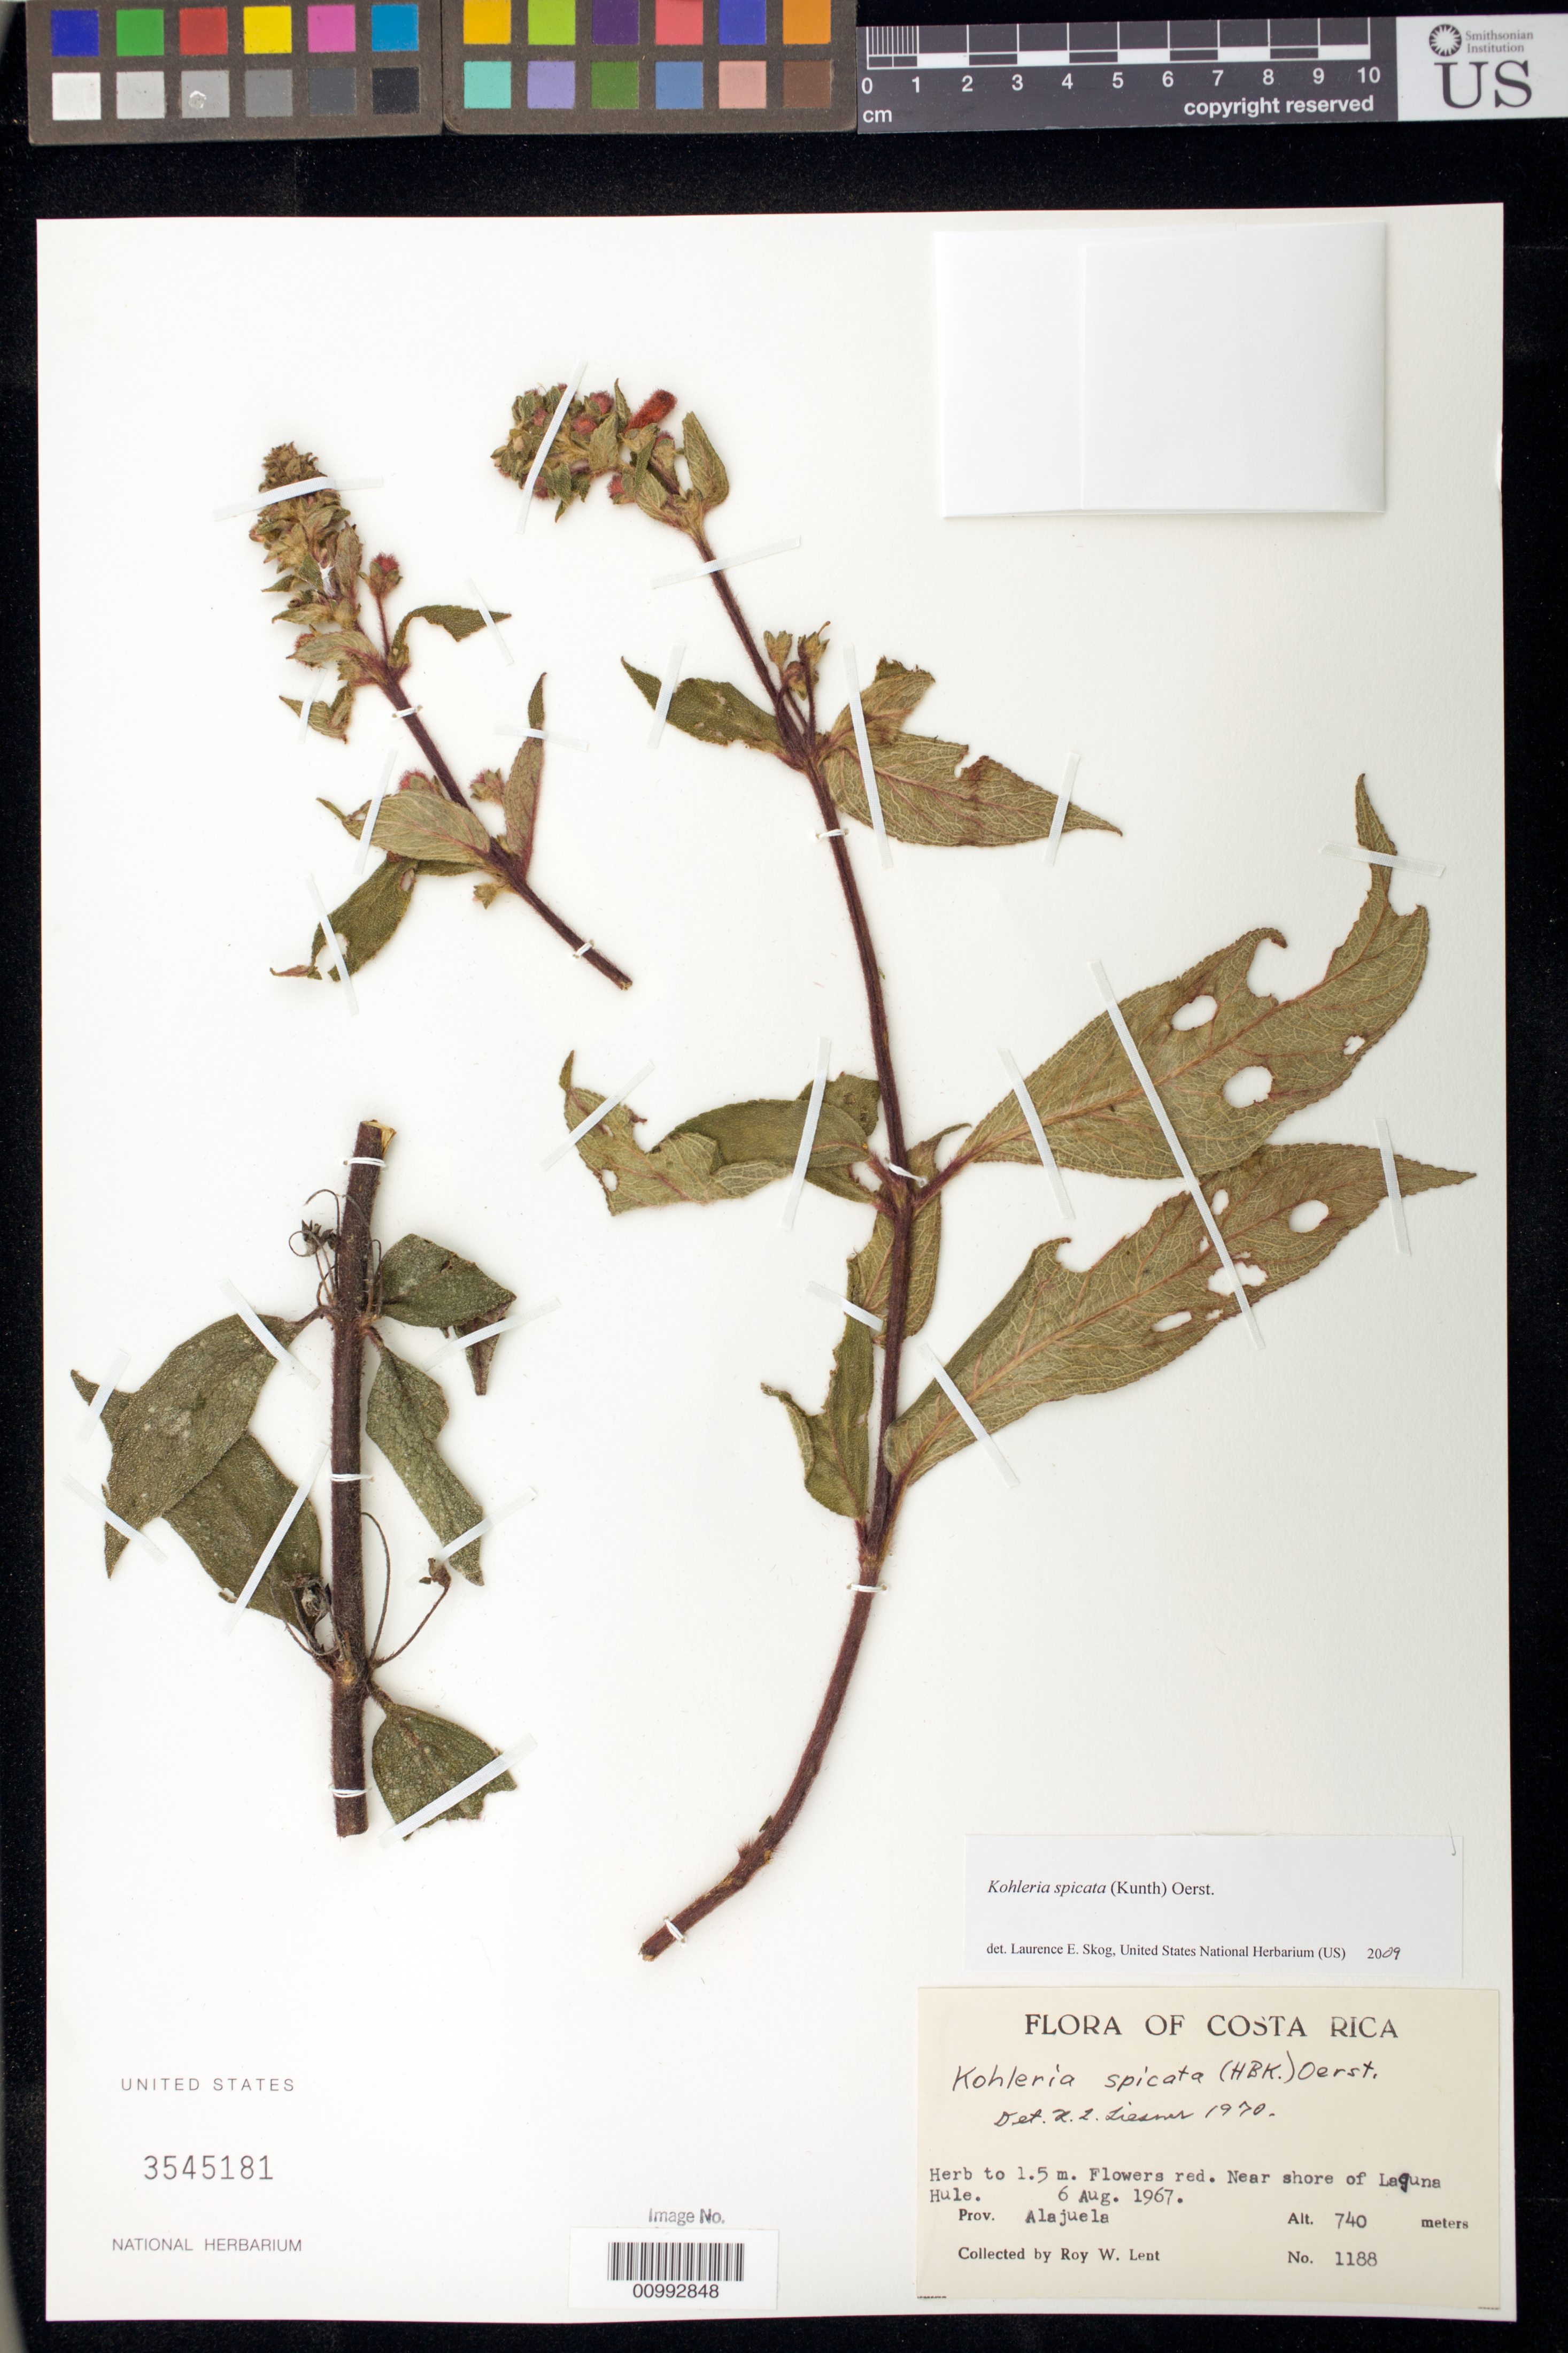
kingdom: Plantae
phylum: Tracheophyta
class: Magnoliopsida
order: Lamiales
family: Gesneriaceae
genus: Kohleria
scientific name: Kohleria spicata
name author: (Kunth) Oerst.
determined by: Skog, Laurence E.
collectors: R. W. Lent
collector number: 1188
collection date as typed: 06 Aug 1967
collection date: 1967-08-06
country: Costa Rica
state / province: Alajuela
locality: Near shore of Laguna Hule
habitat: lake shore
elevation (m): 740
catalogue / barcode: US 3545181